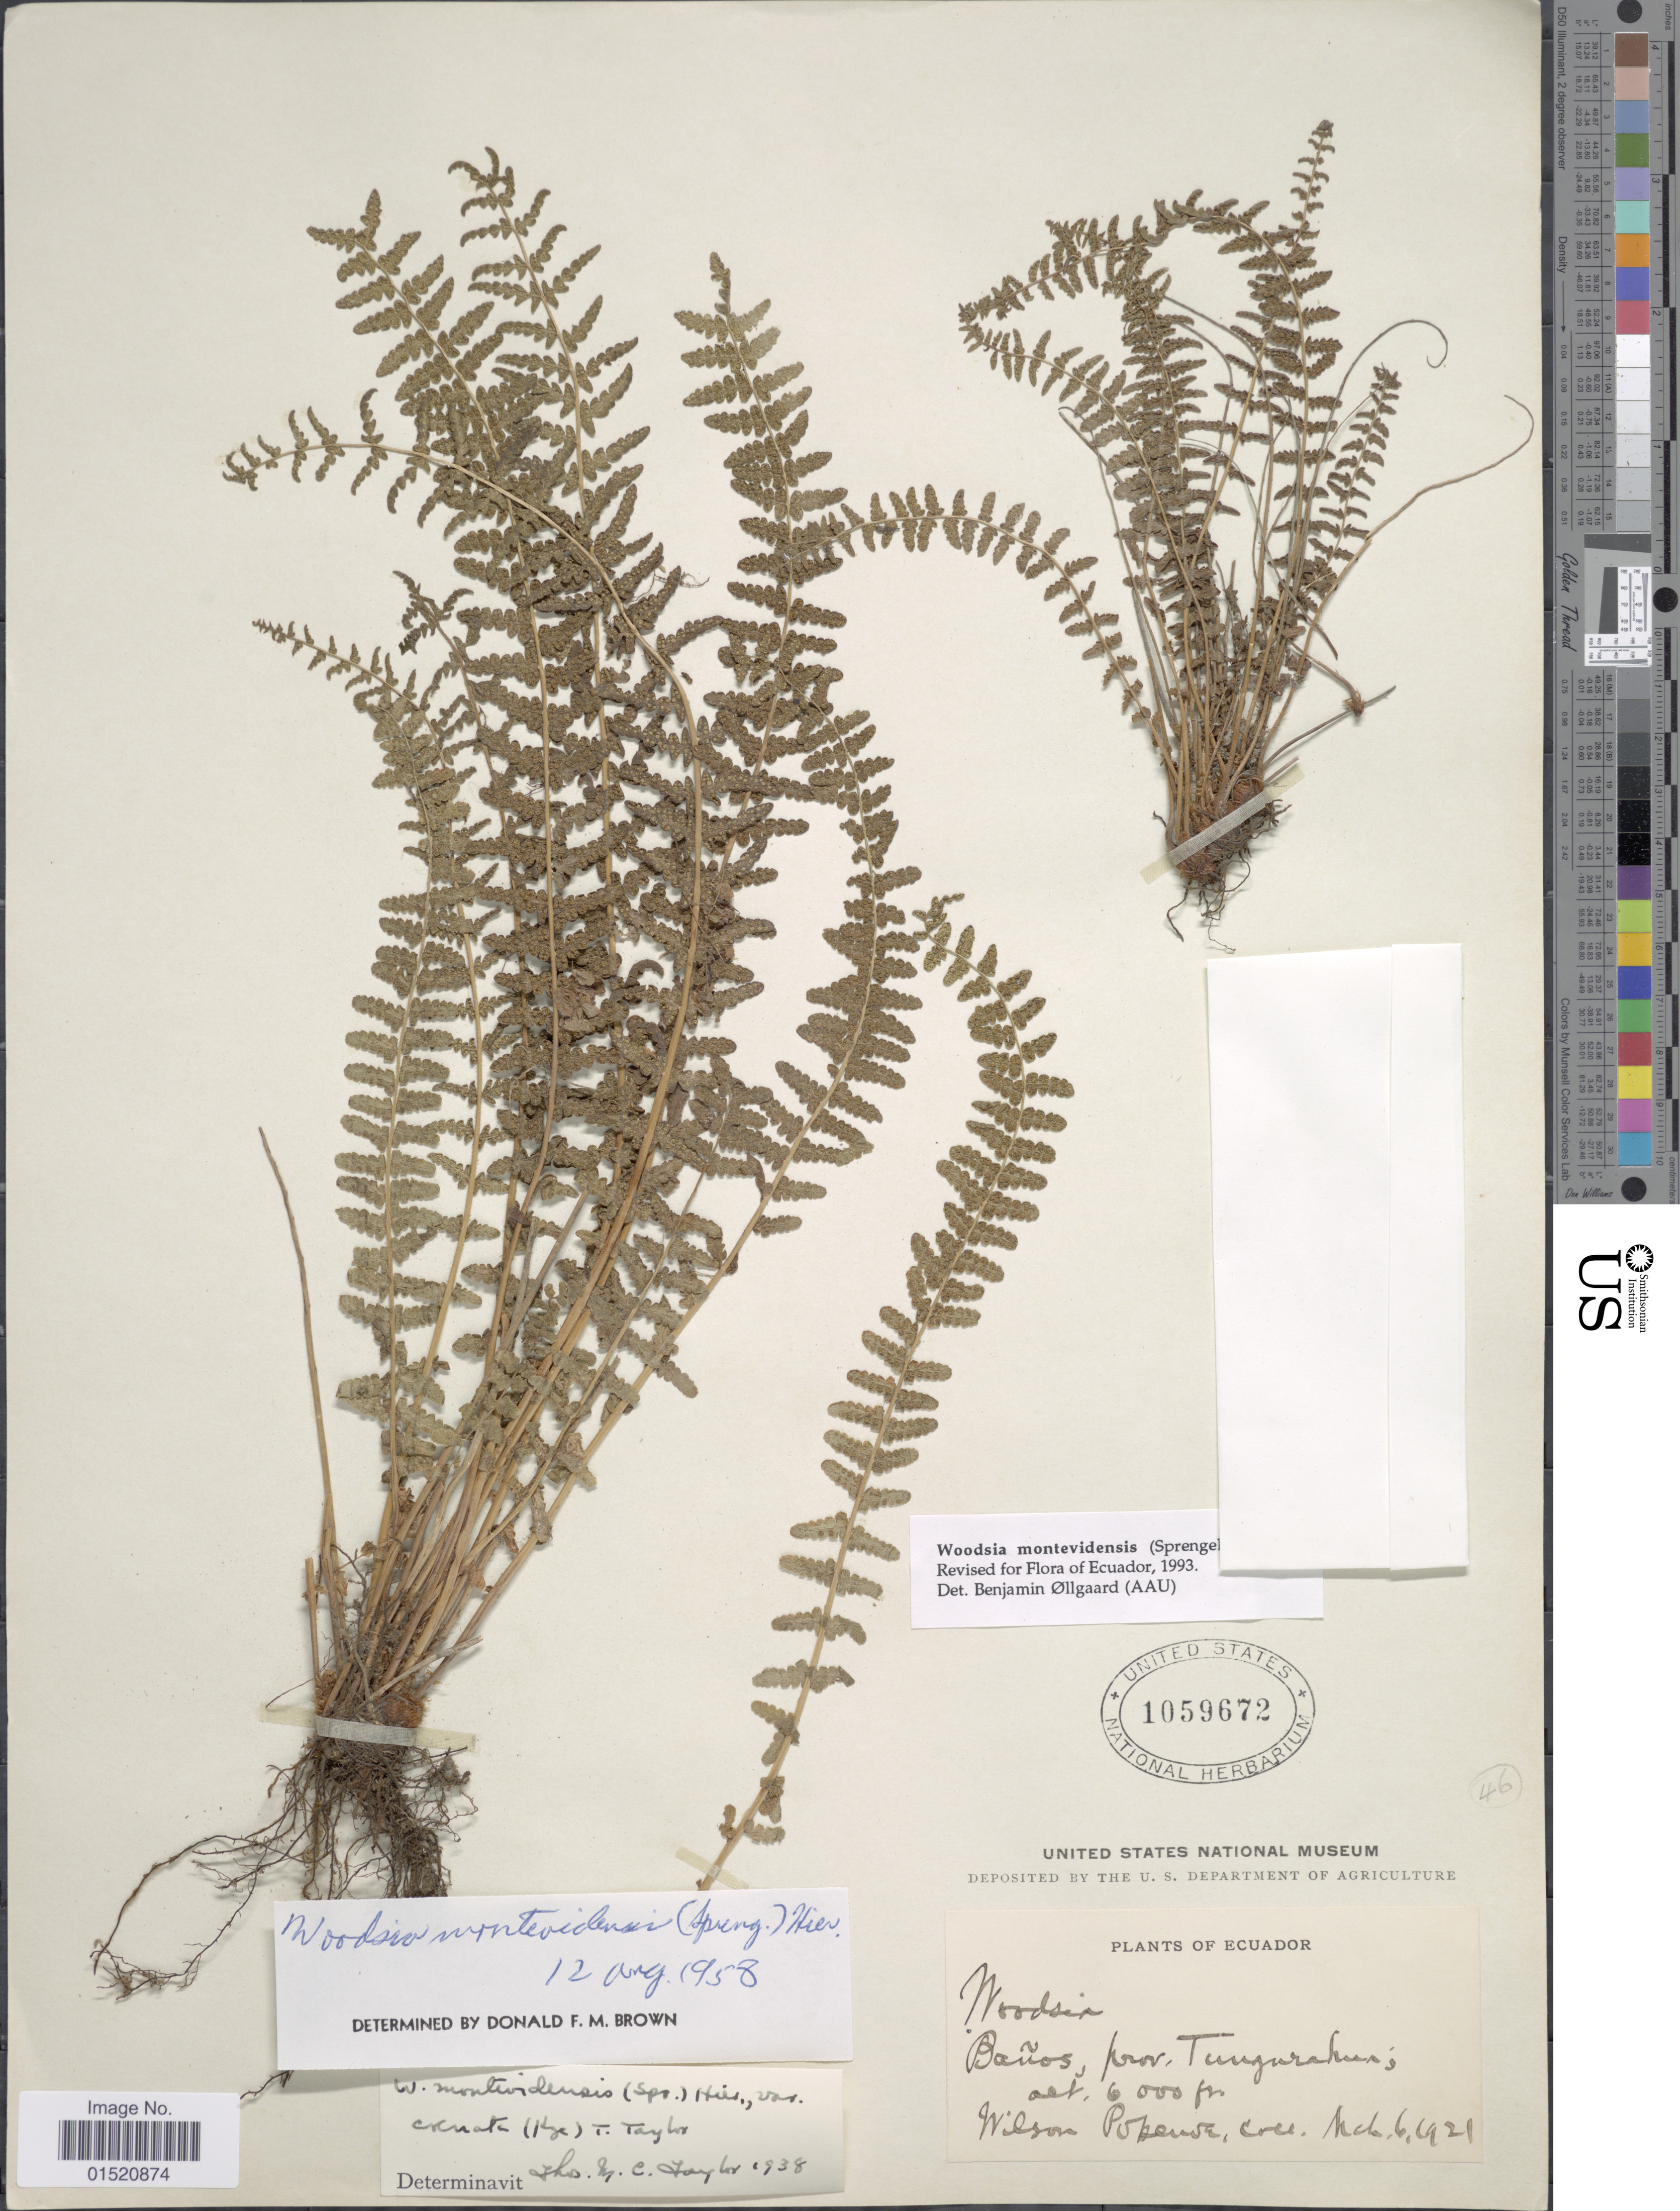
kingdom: Plantae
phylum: Tracheophyta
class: Polypodiopsida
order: Polypodiales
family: Woodsiaceae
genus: Woodsia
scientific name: Woodsia montevidensis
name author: (Spreng.) Hieron.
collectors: W. Popenoe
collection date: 1921-03-06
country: Ecuador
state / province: Tungurahua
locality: Baños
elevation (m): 1829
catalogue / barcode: US 1059672